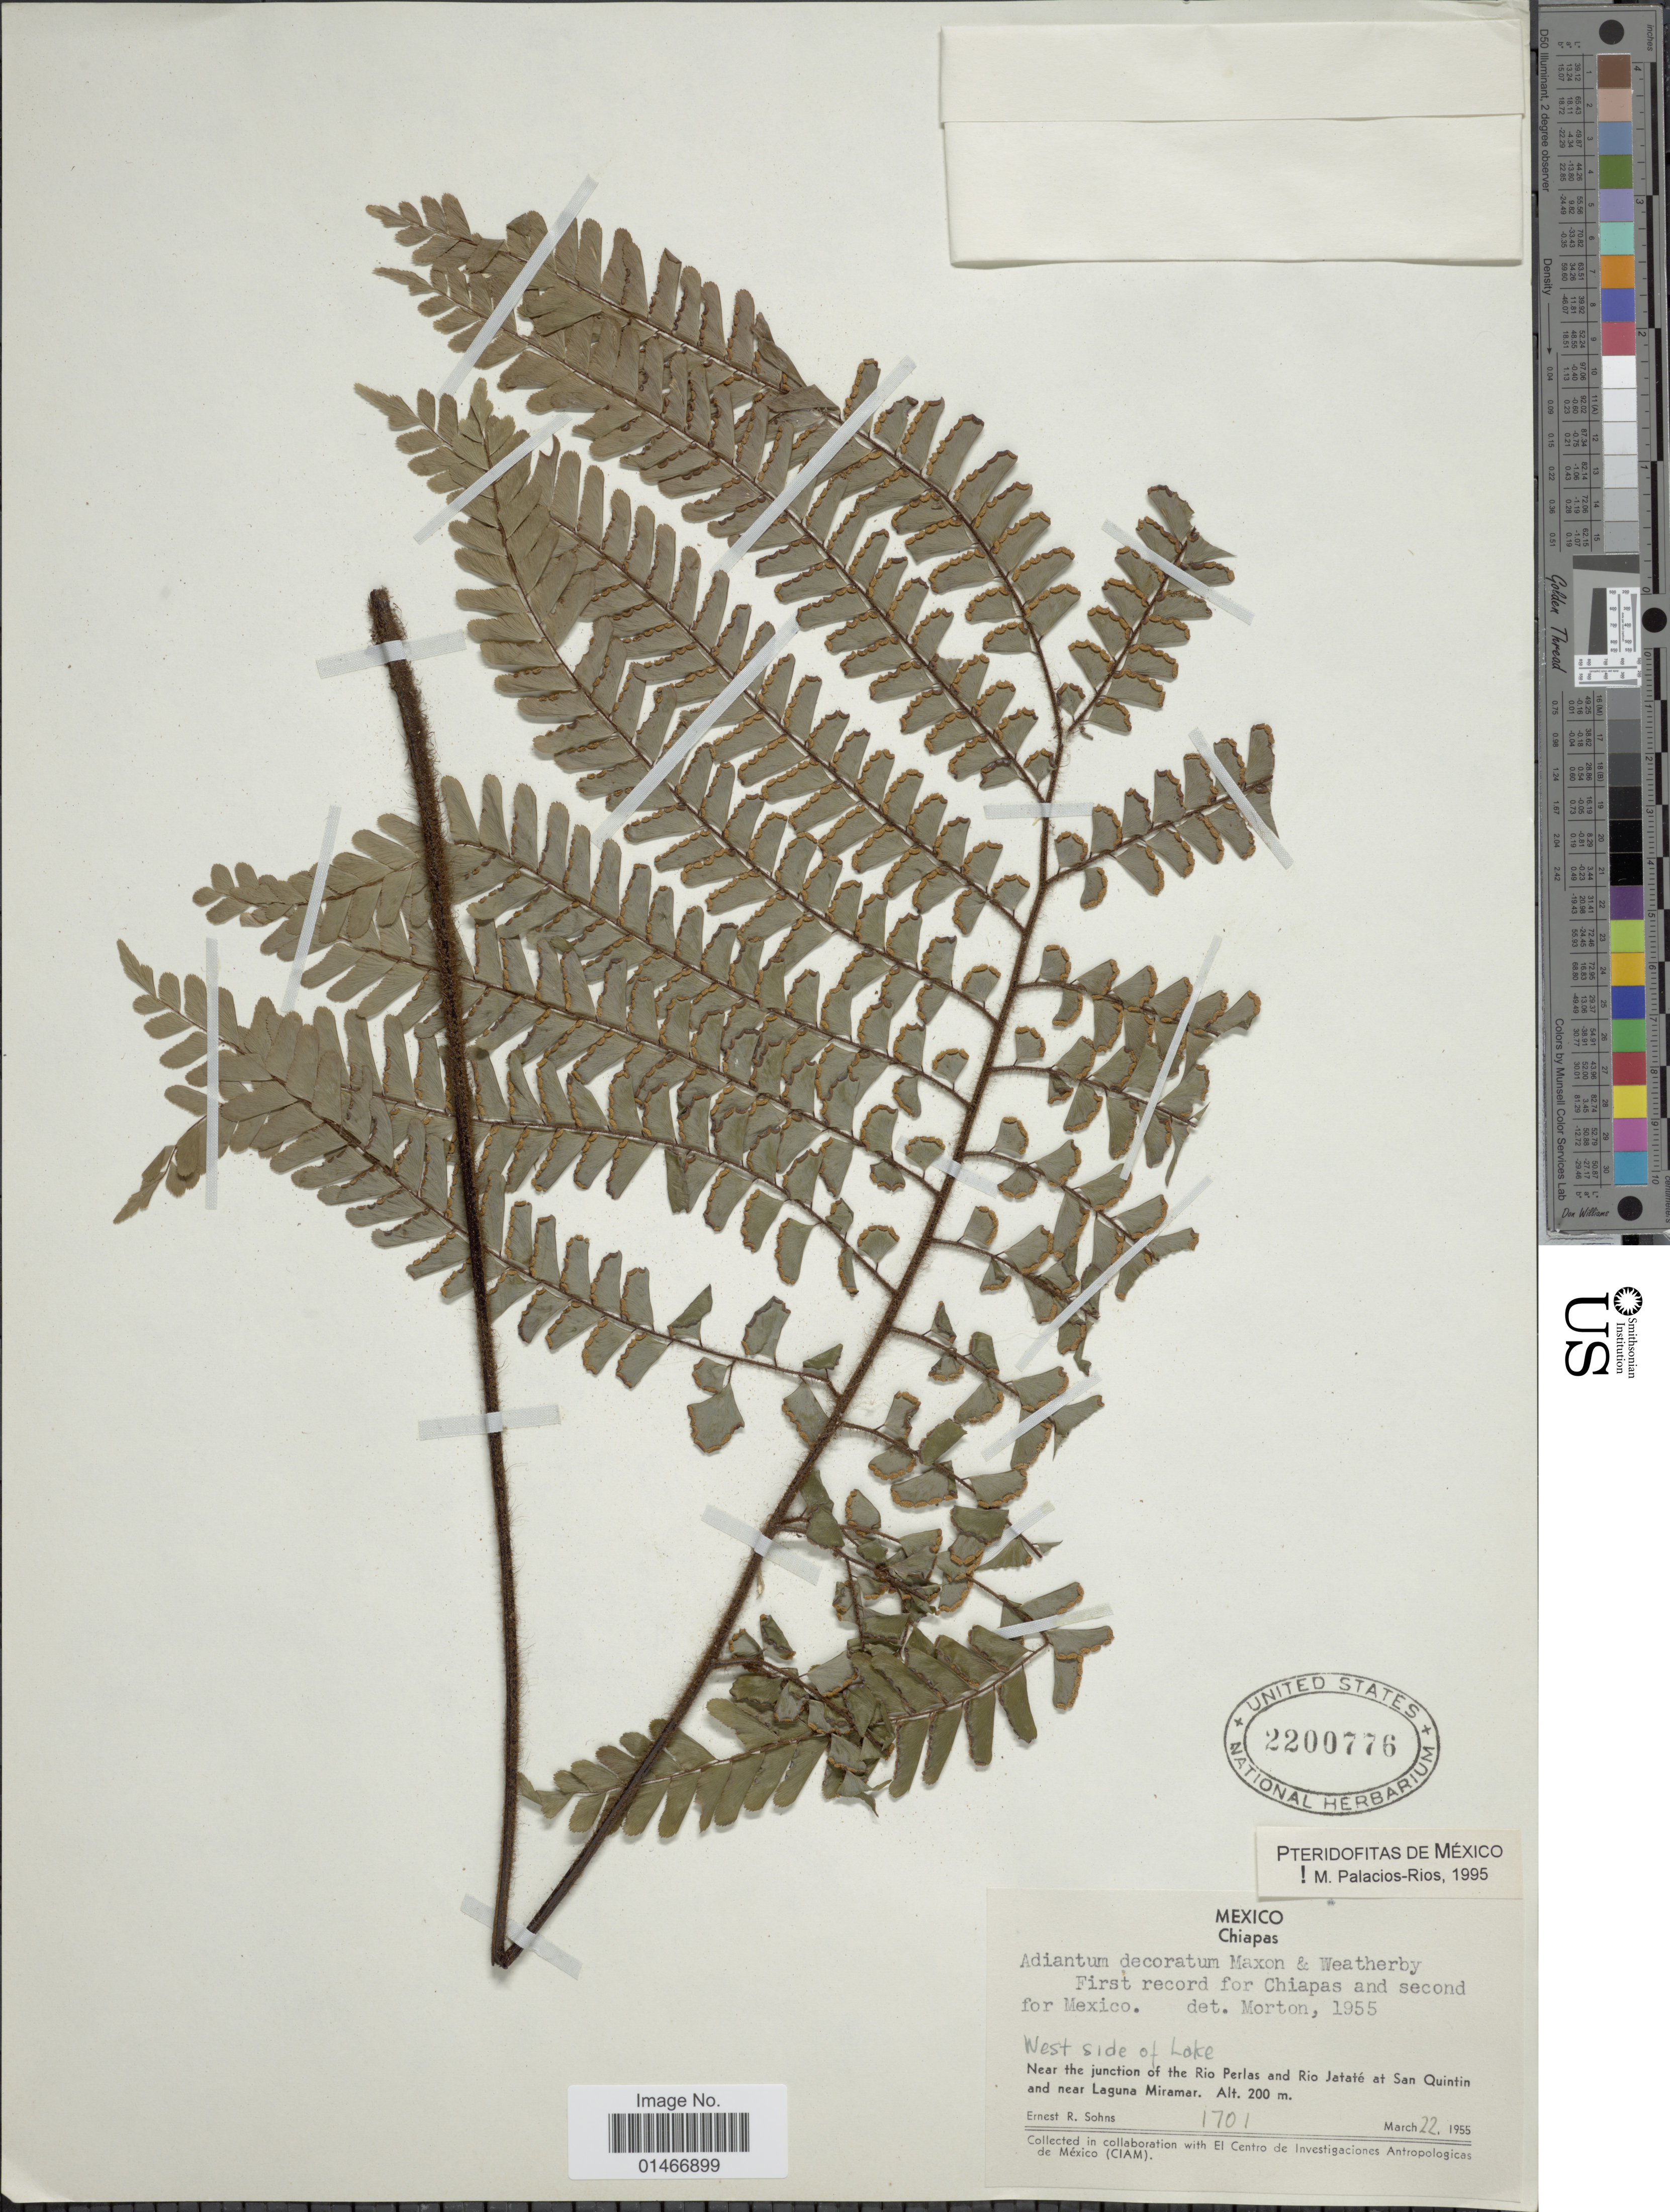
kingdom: Plantae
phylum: Tracheophyta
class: Polypodiopsida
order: Polypodiales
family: Pteridaceae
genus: Adiantum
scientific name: Adiantum decoratum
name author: Maxon & Weath.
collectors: E. R. Sohns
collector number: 1701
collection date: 1955-03-22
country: Mexico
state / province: Chiapas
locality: West side of Lake. Near the junction of the Rio Perlas and Rio Jatate at San Quintin and near Laguna Miramar.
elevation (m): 200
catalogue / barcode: US 2200776